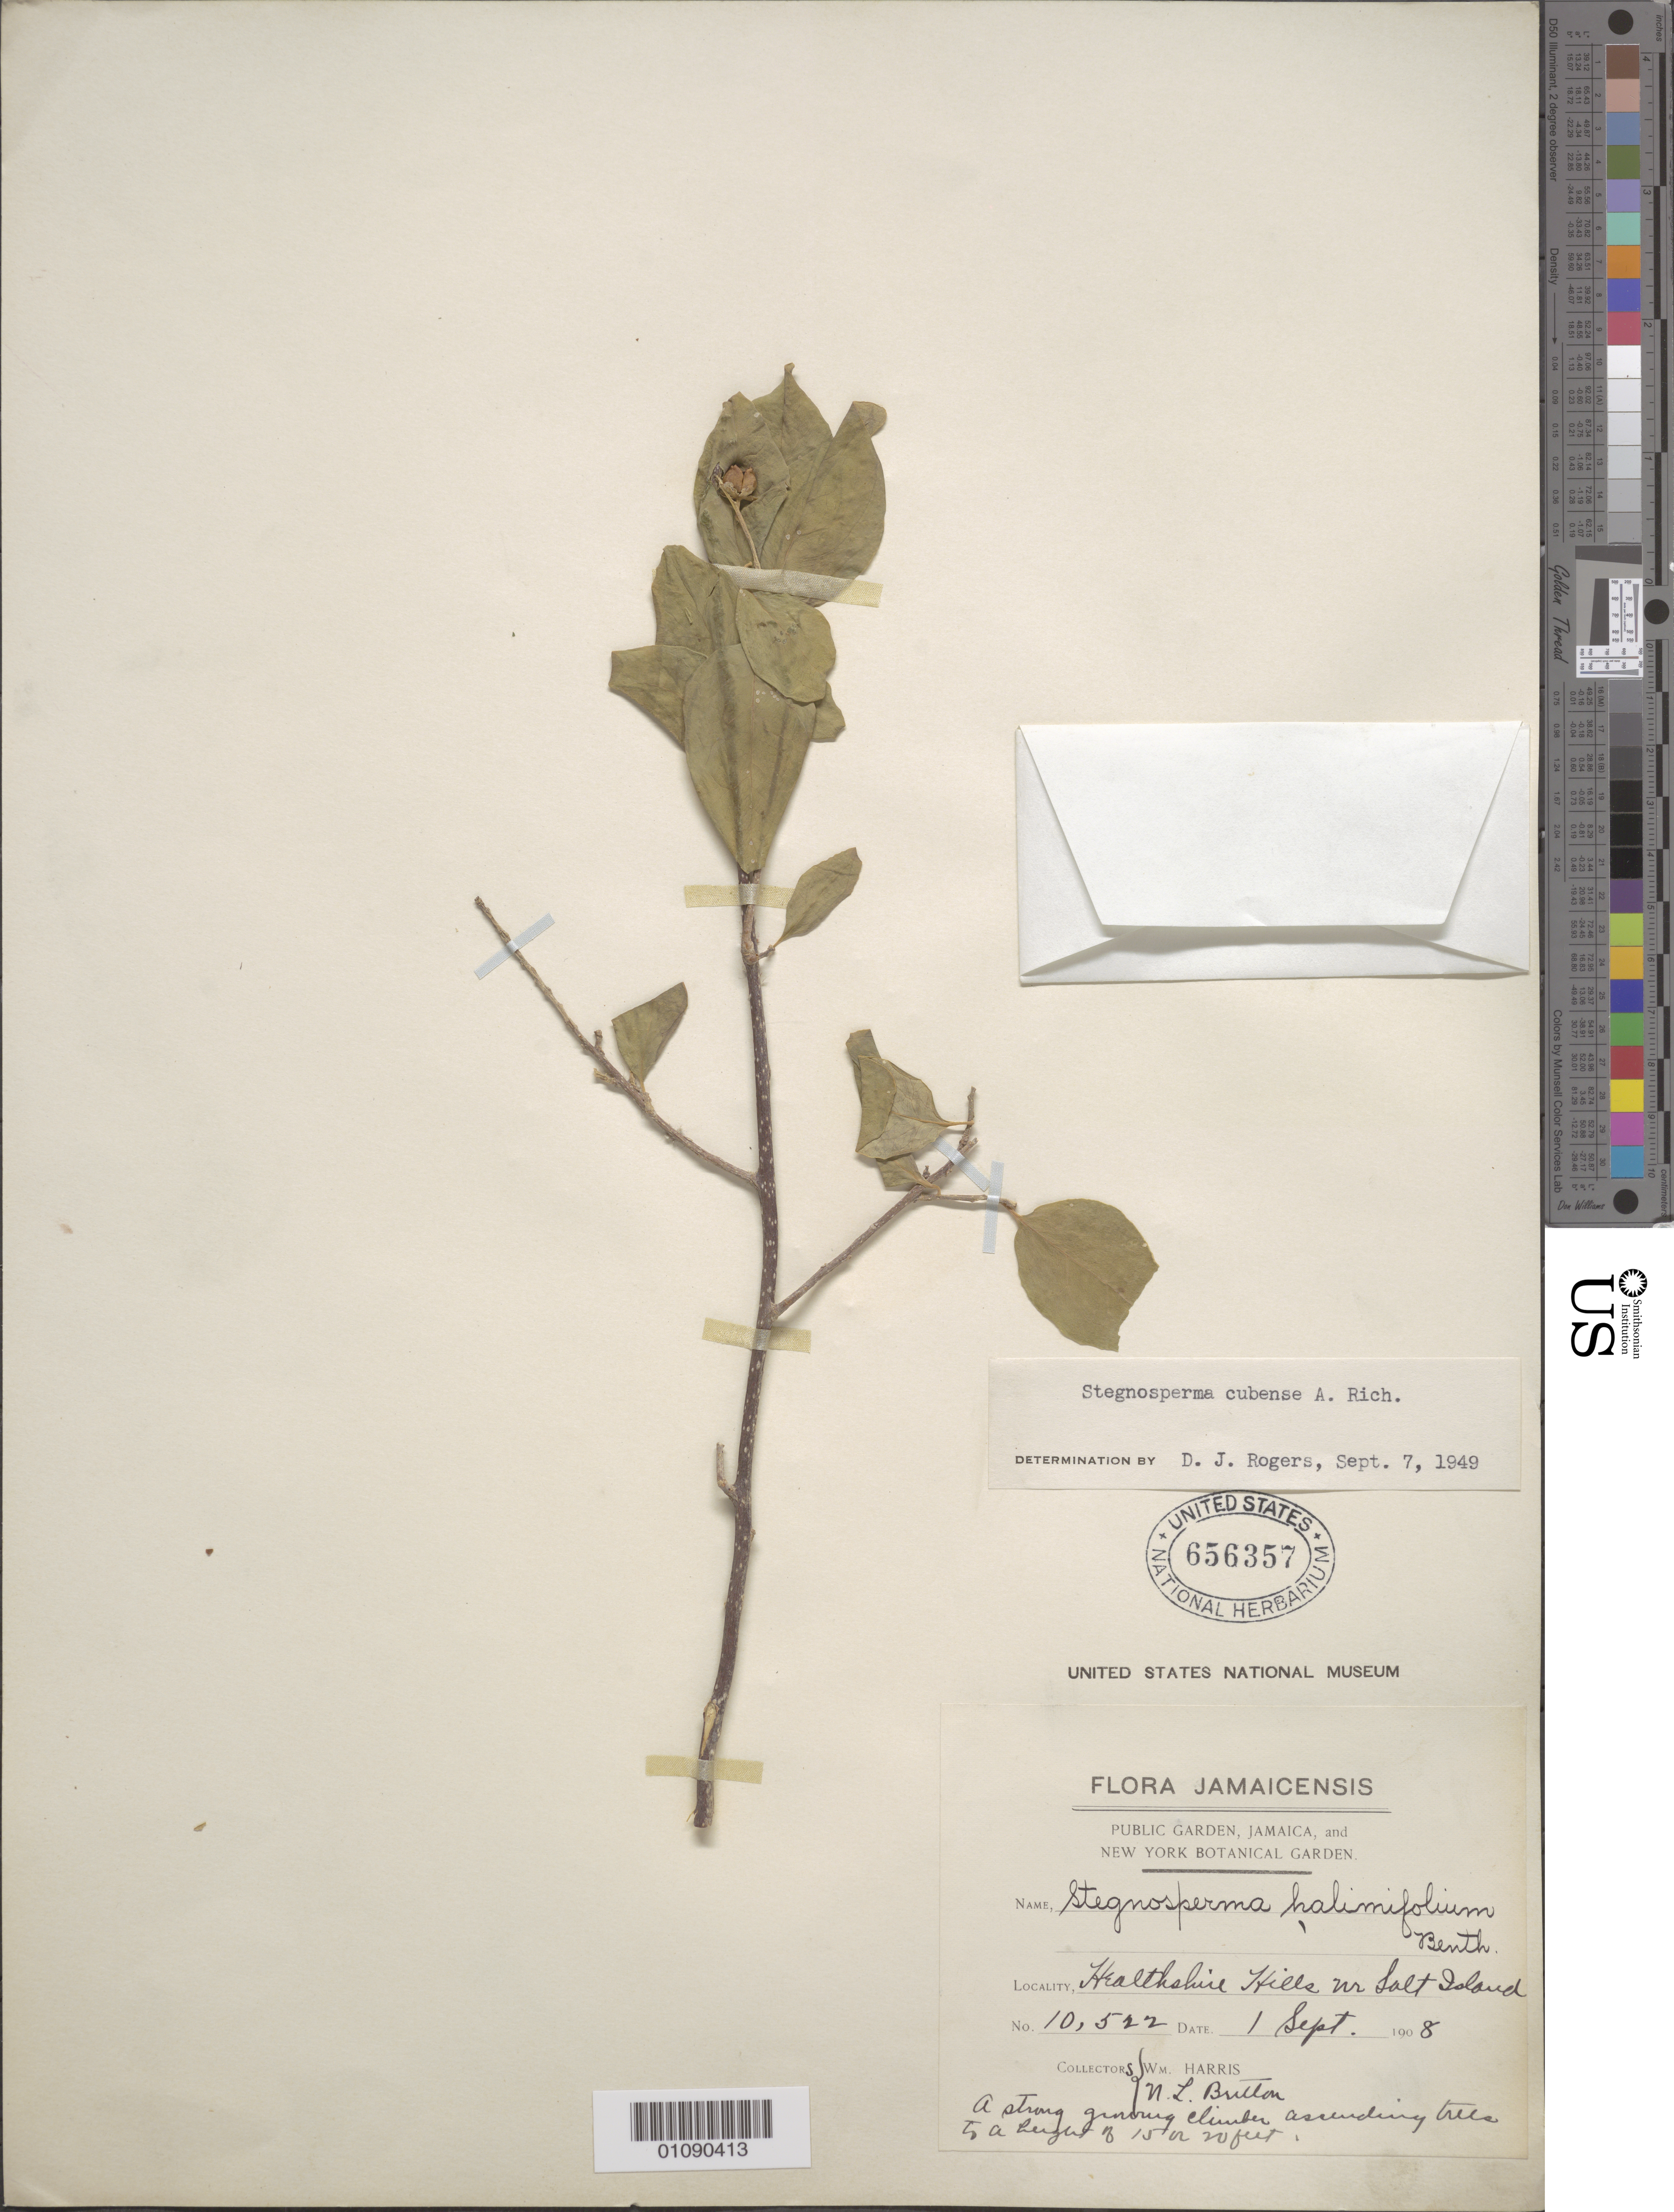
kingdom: Plantae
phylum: Tracheophyta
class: Magnoliopsida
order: Caryophyllales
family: Stegnospermataceae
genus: Stegnosperma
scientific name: Stegnosperma cubense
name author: A. Rich.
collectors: W. Harris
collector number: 10522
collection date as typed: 01 Sep 1908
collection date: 1908-09-01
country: Jamaica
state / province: Saint Ann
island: Jamaica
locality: Healthshire Hills nr Salt Island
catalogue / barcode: US 656357